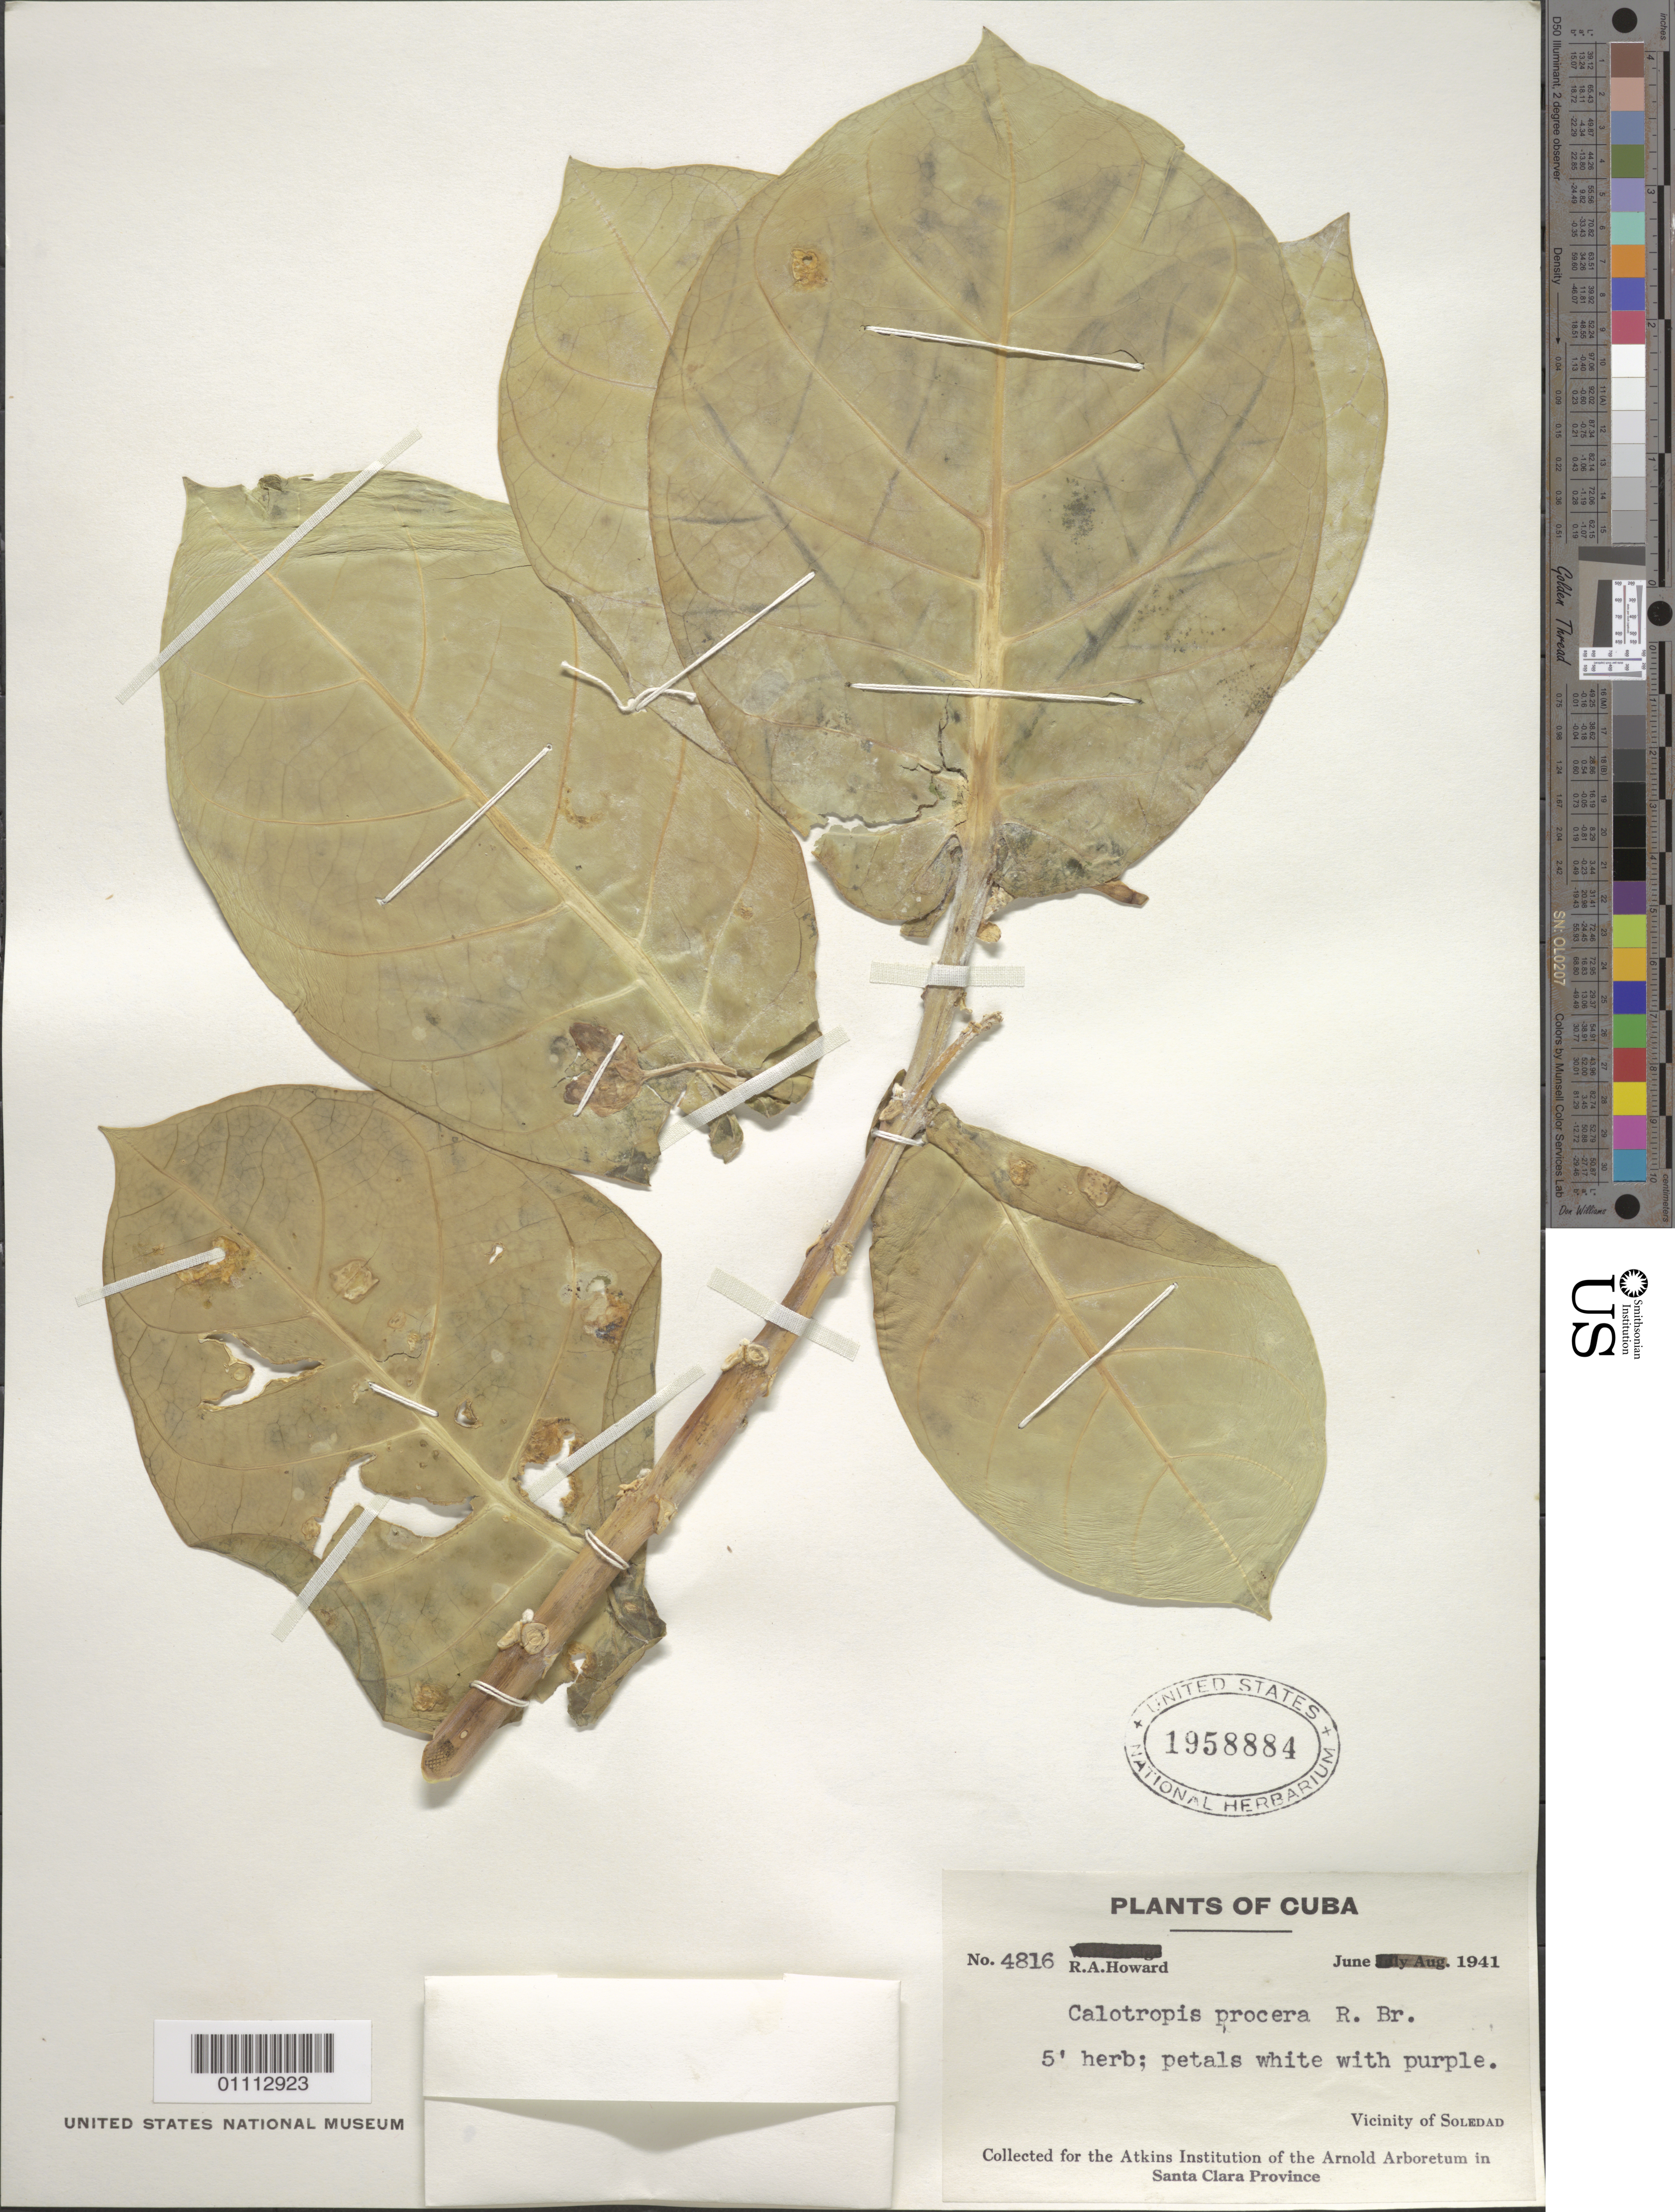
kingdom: Plantae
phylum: Tracheophyta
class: Magnoliopsida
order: Gentianales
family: Apocynaceae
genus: Calotropis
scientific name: Calotropis procera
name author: (Aiton) W.T. Aiton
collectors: R. A. Howard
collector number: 4816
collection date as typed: Jun 1941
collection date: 1941-06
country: Cuba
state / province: Cienfuegos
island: Cuba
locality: Vicinity of Soledad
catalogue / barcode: US 1958884